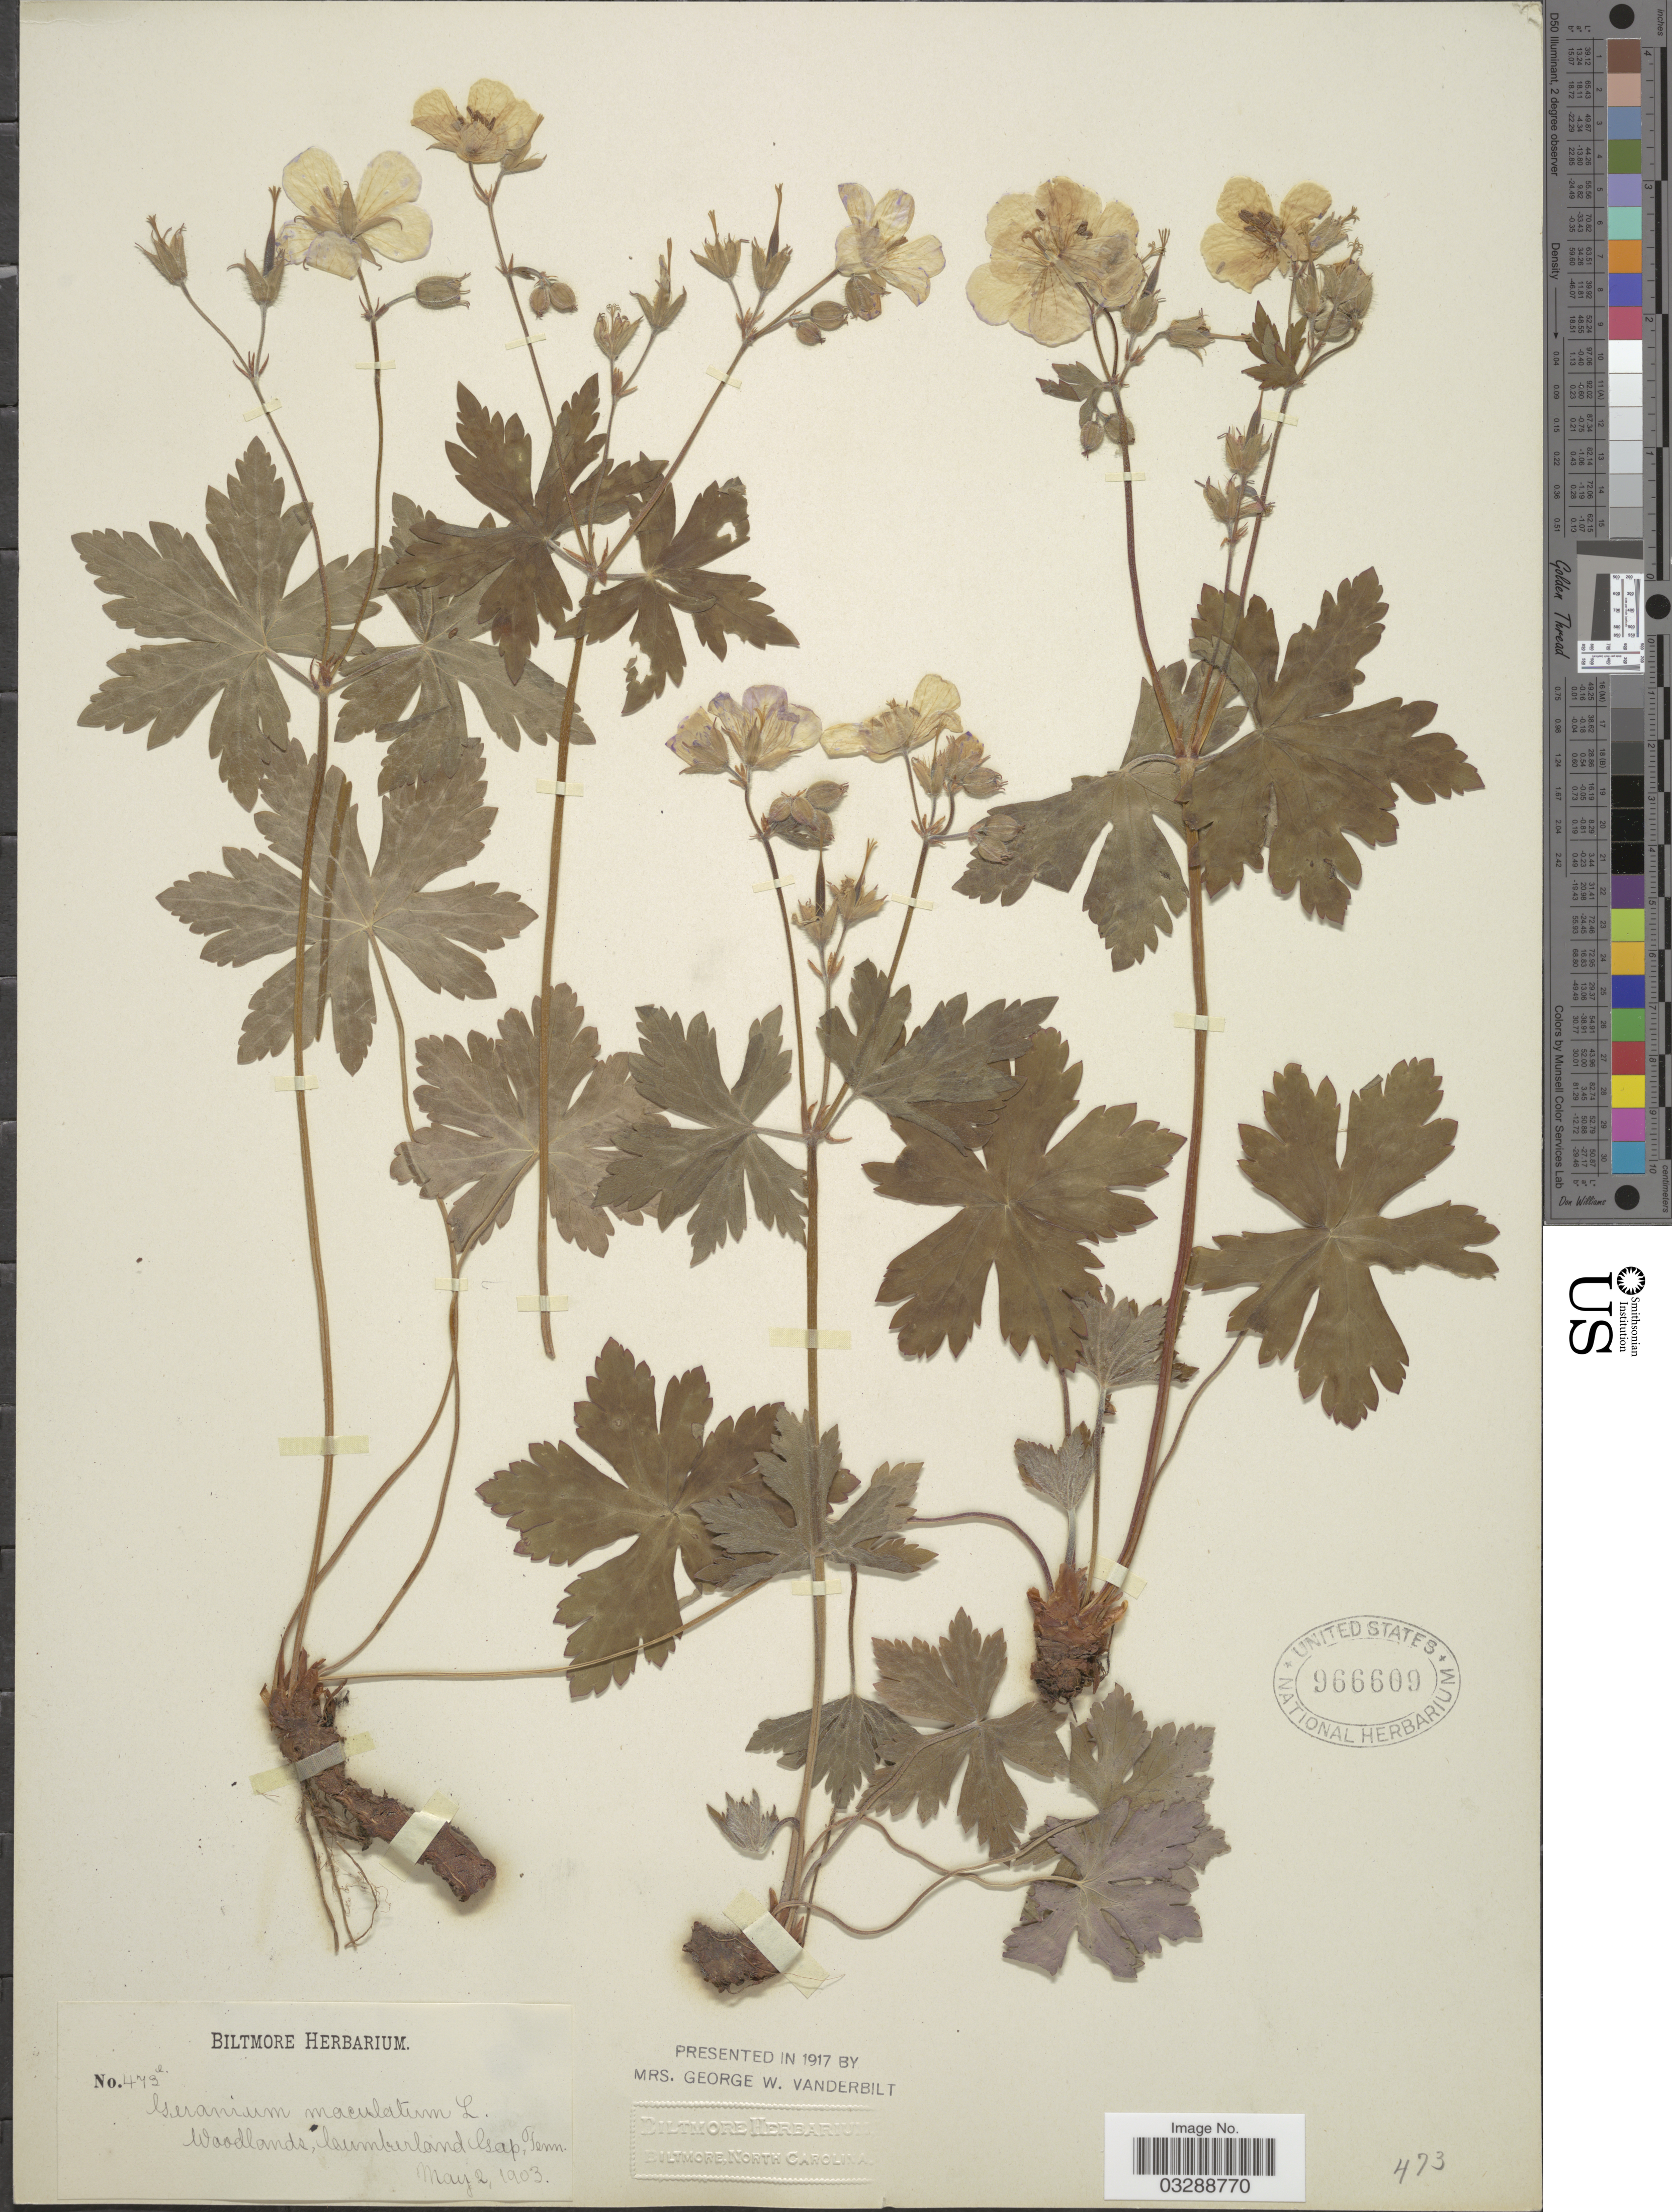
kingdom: Plantae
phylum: Tracheophyta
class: Magnoliopsida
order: Geraniales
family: Geraniaceae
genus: Geranium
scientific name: Geranium maculatum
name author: L.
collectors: ex herb. Biltmore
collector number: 473a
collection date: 1903-05-02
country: United States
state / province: Tennessee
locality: Woodlands, Cumberland Gap.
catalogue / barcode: US 966609